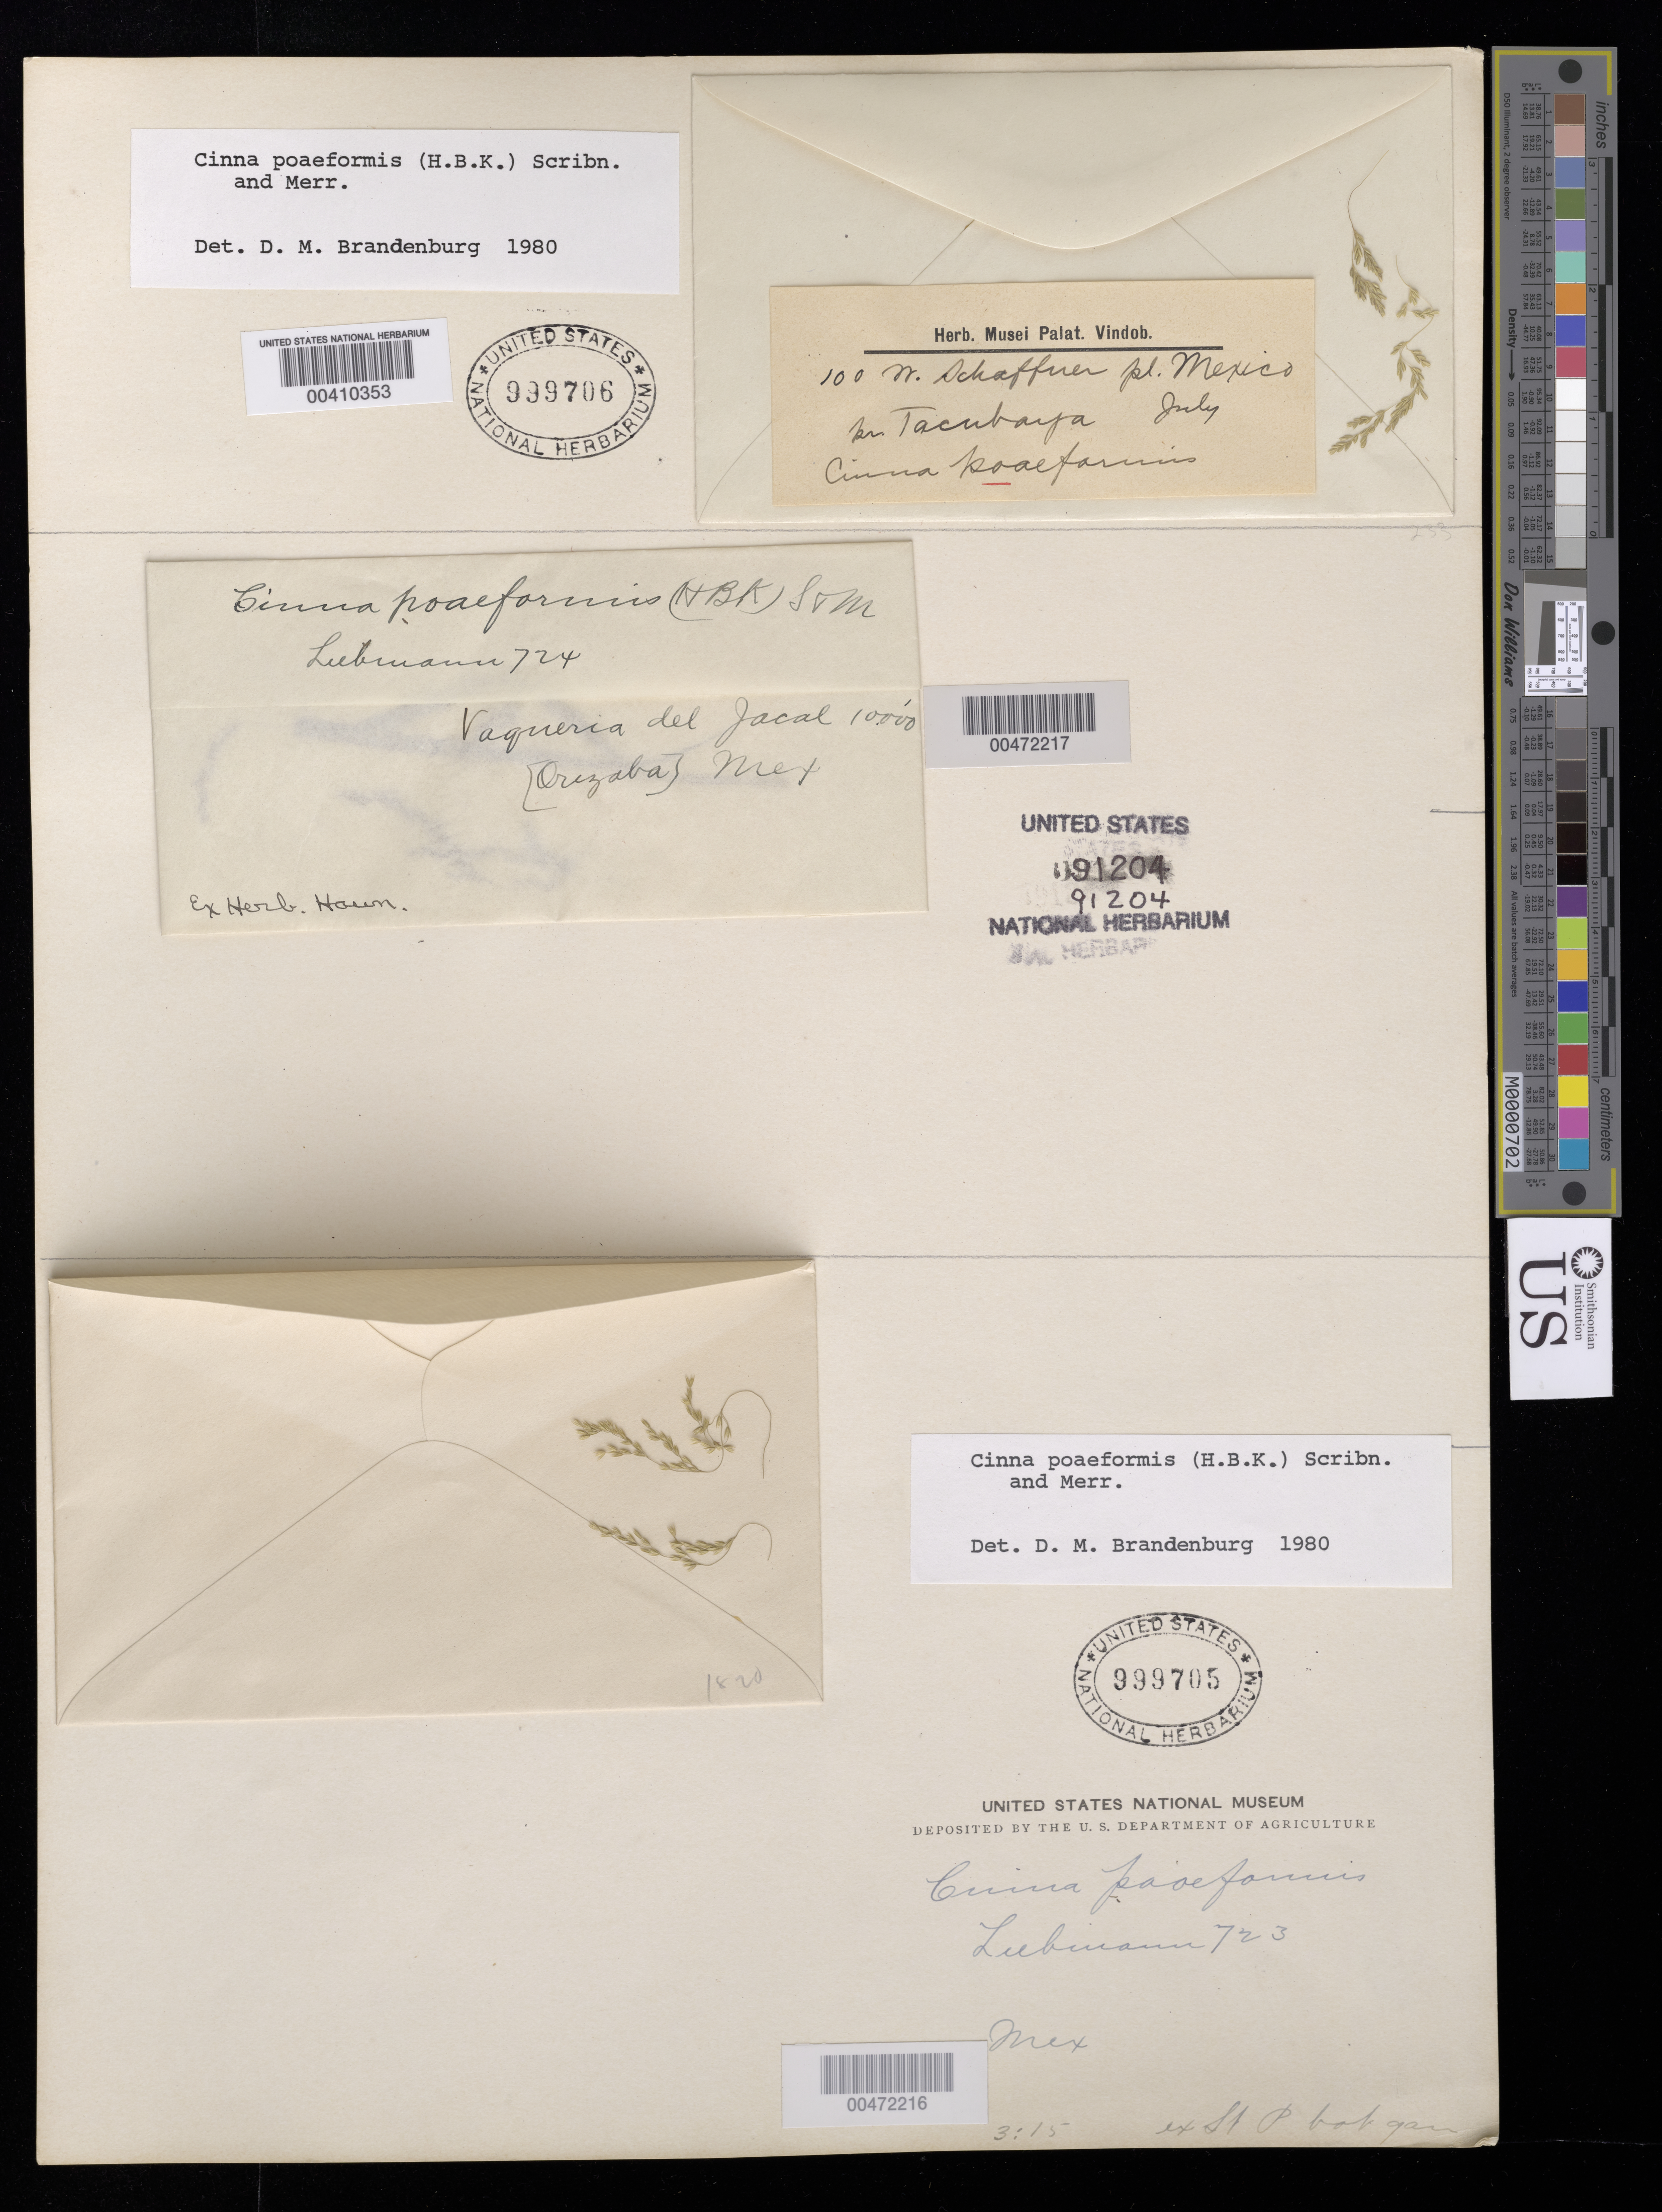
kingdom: Plantae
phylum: Tracheophyta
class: Liliopsida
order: Poales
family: Poaceae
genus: Cinna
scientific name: Cinna poiformis (Kunth) Scribn. & Merr.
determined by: Brandenburg, D. M.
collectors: W. Schaffner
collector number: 100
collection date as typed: Jul 18??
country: Mexico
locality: Tacubaya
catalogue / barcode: US 999706